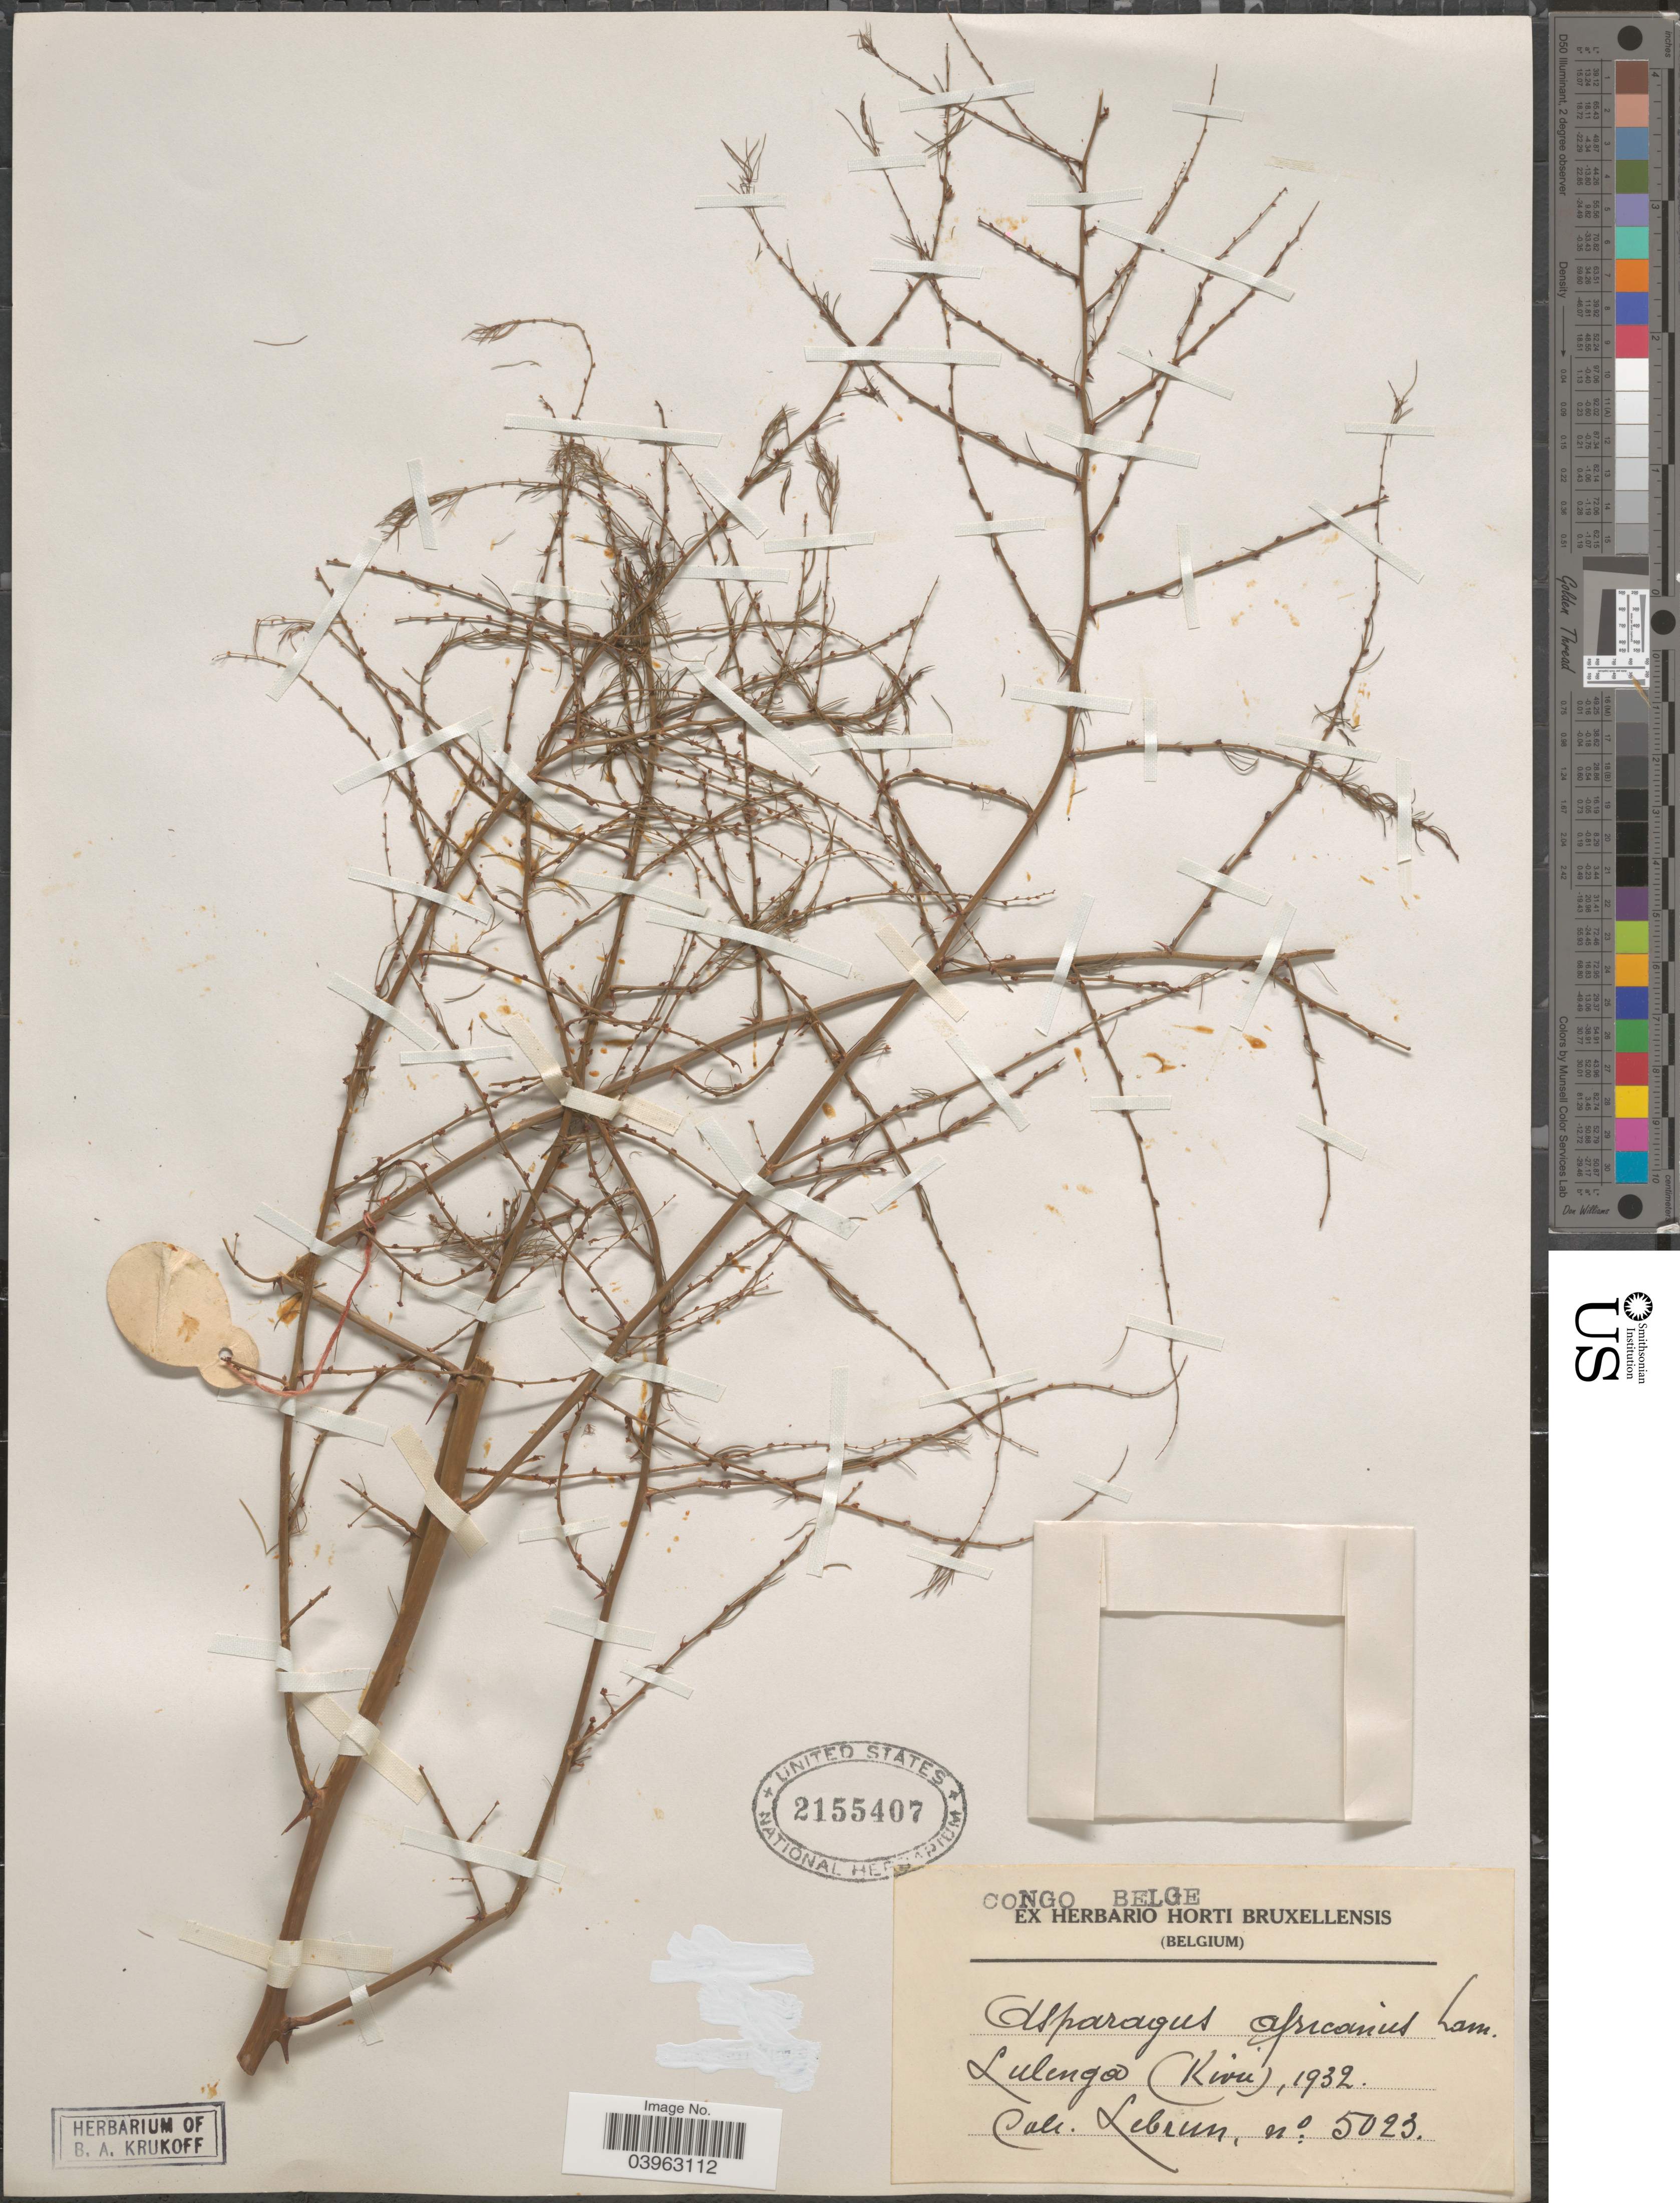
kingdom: Plantae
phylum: Tracheophyta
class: Liliopsida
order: Asparagales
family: Asparagaceae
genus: Asparagus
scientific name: Asparagus africanus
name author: Lam.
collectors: J.A. Lebrun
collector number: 5023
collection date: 1932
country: Congo, Democratic Republic of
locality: Congo Belge. Lulenga (Kivu).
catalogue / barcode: US 2155407